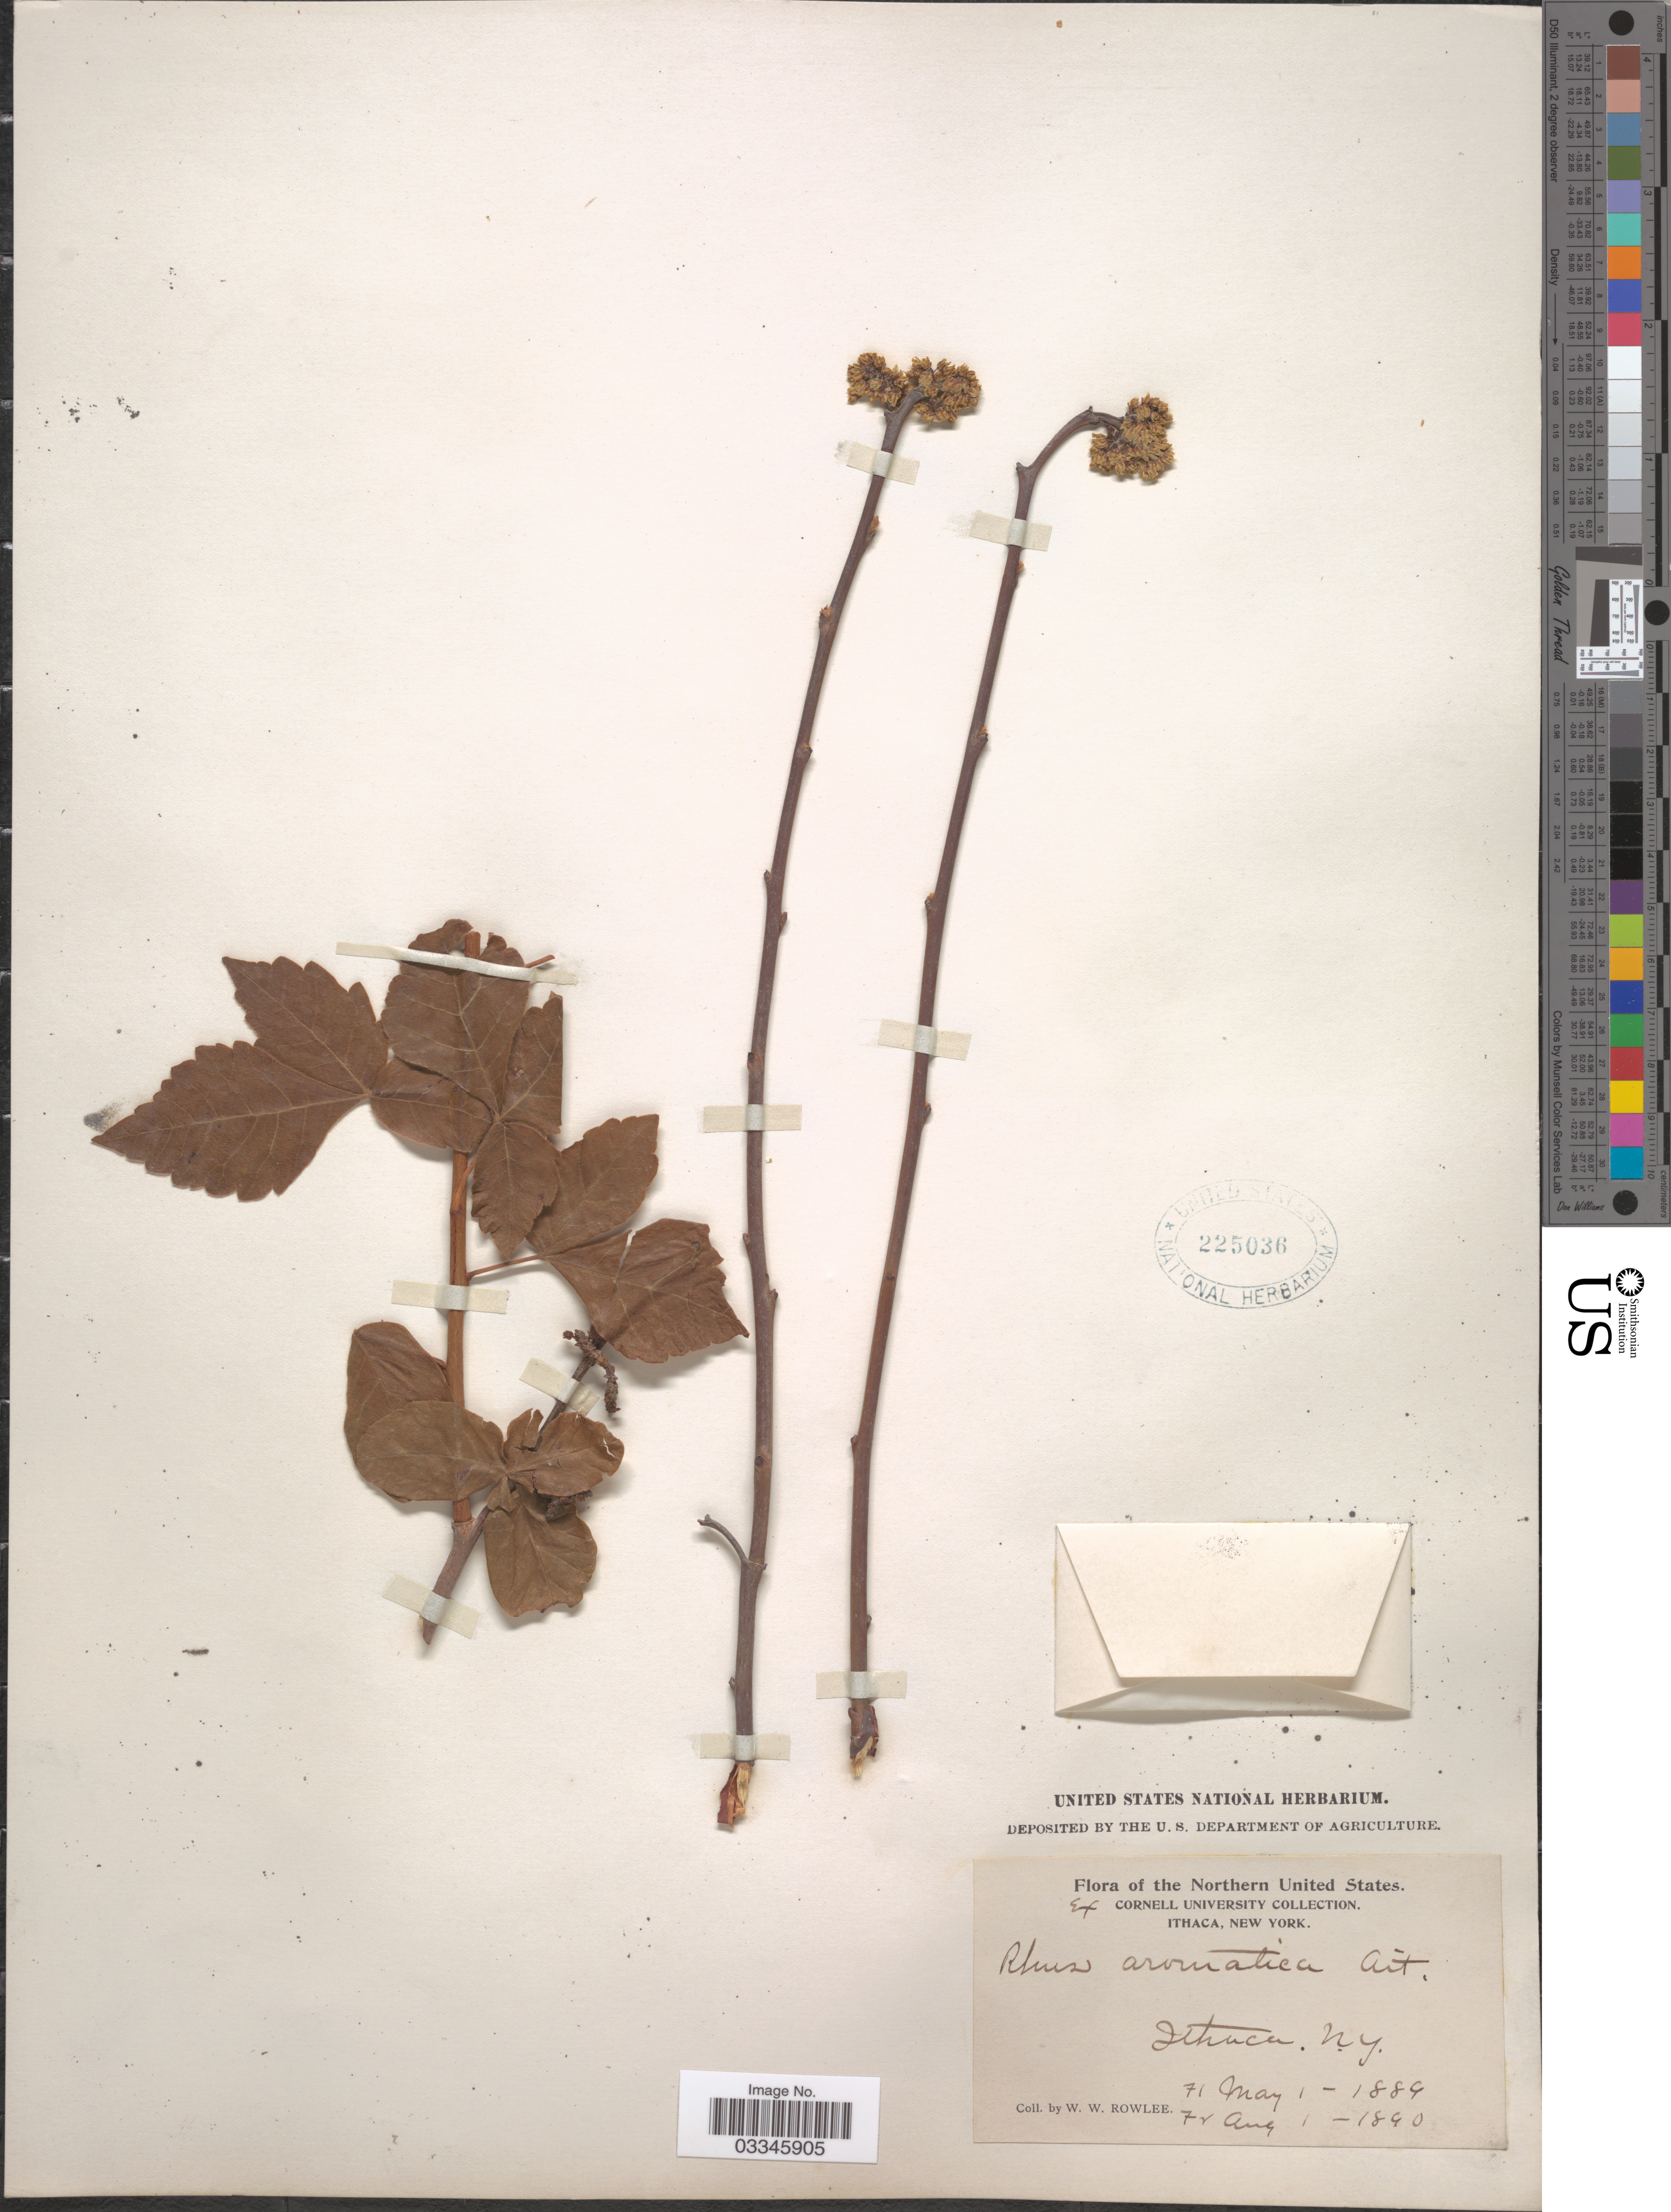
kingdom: Plantae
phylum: Tracheophyta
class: Magnoliopsida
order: Sapindales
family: Anacardiaceae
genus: Rhus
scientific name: Rhus crenata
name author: Thunb.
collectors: W. W. Rowlee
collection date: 1889-05-01/1890-08-01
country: United States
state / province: New York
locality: Northern United States. Ithaca.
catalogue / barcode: US 225036